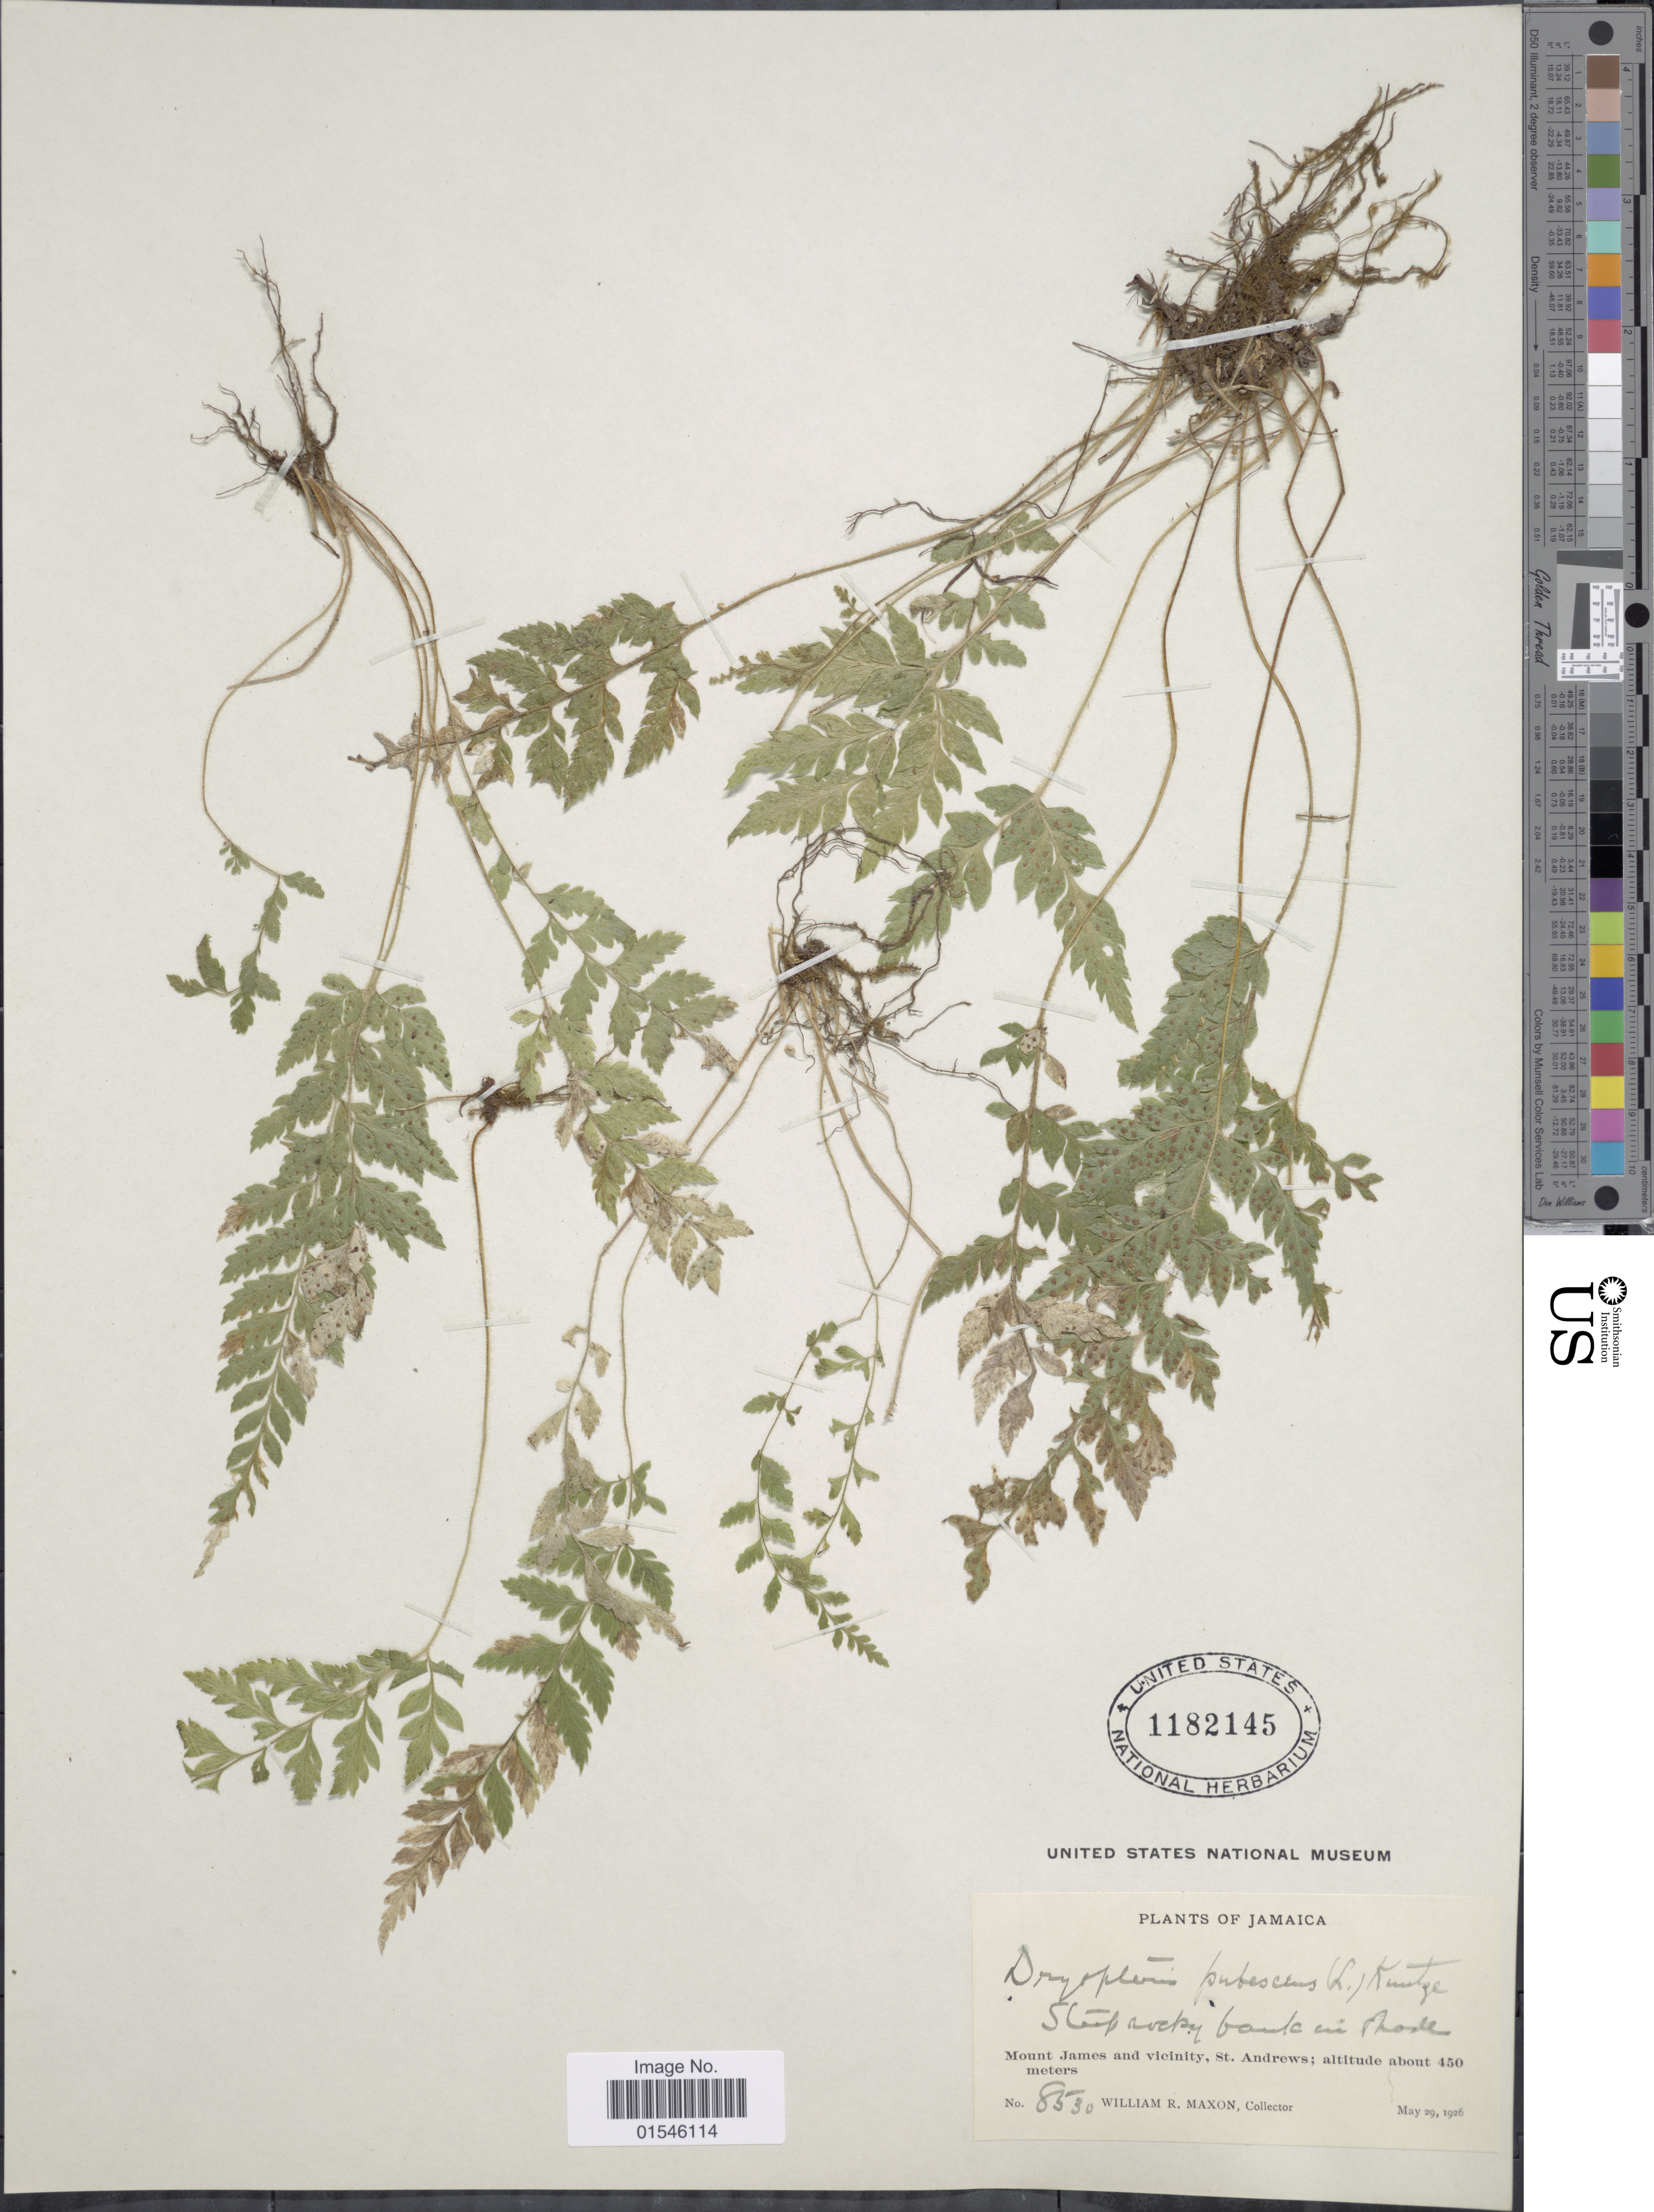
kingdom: Plantae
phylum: Tracheophyta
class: Polypodiopsida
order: Polypodiales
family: Dryopteridaceae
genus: Polystichopsis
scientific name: Polystichopsis pubescens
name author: (L.) C.V. Morton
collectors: W. R. Maxon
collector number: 8530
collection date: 1926-05-29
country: Jamaica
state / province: Saint Andrew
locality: Mount Ja,es and vicinity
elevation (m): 450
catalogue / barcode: US 1182145